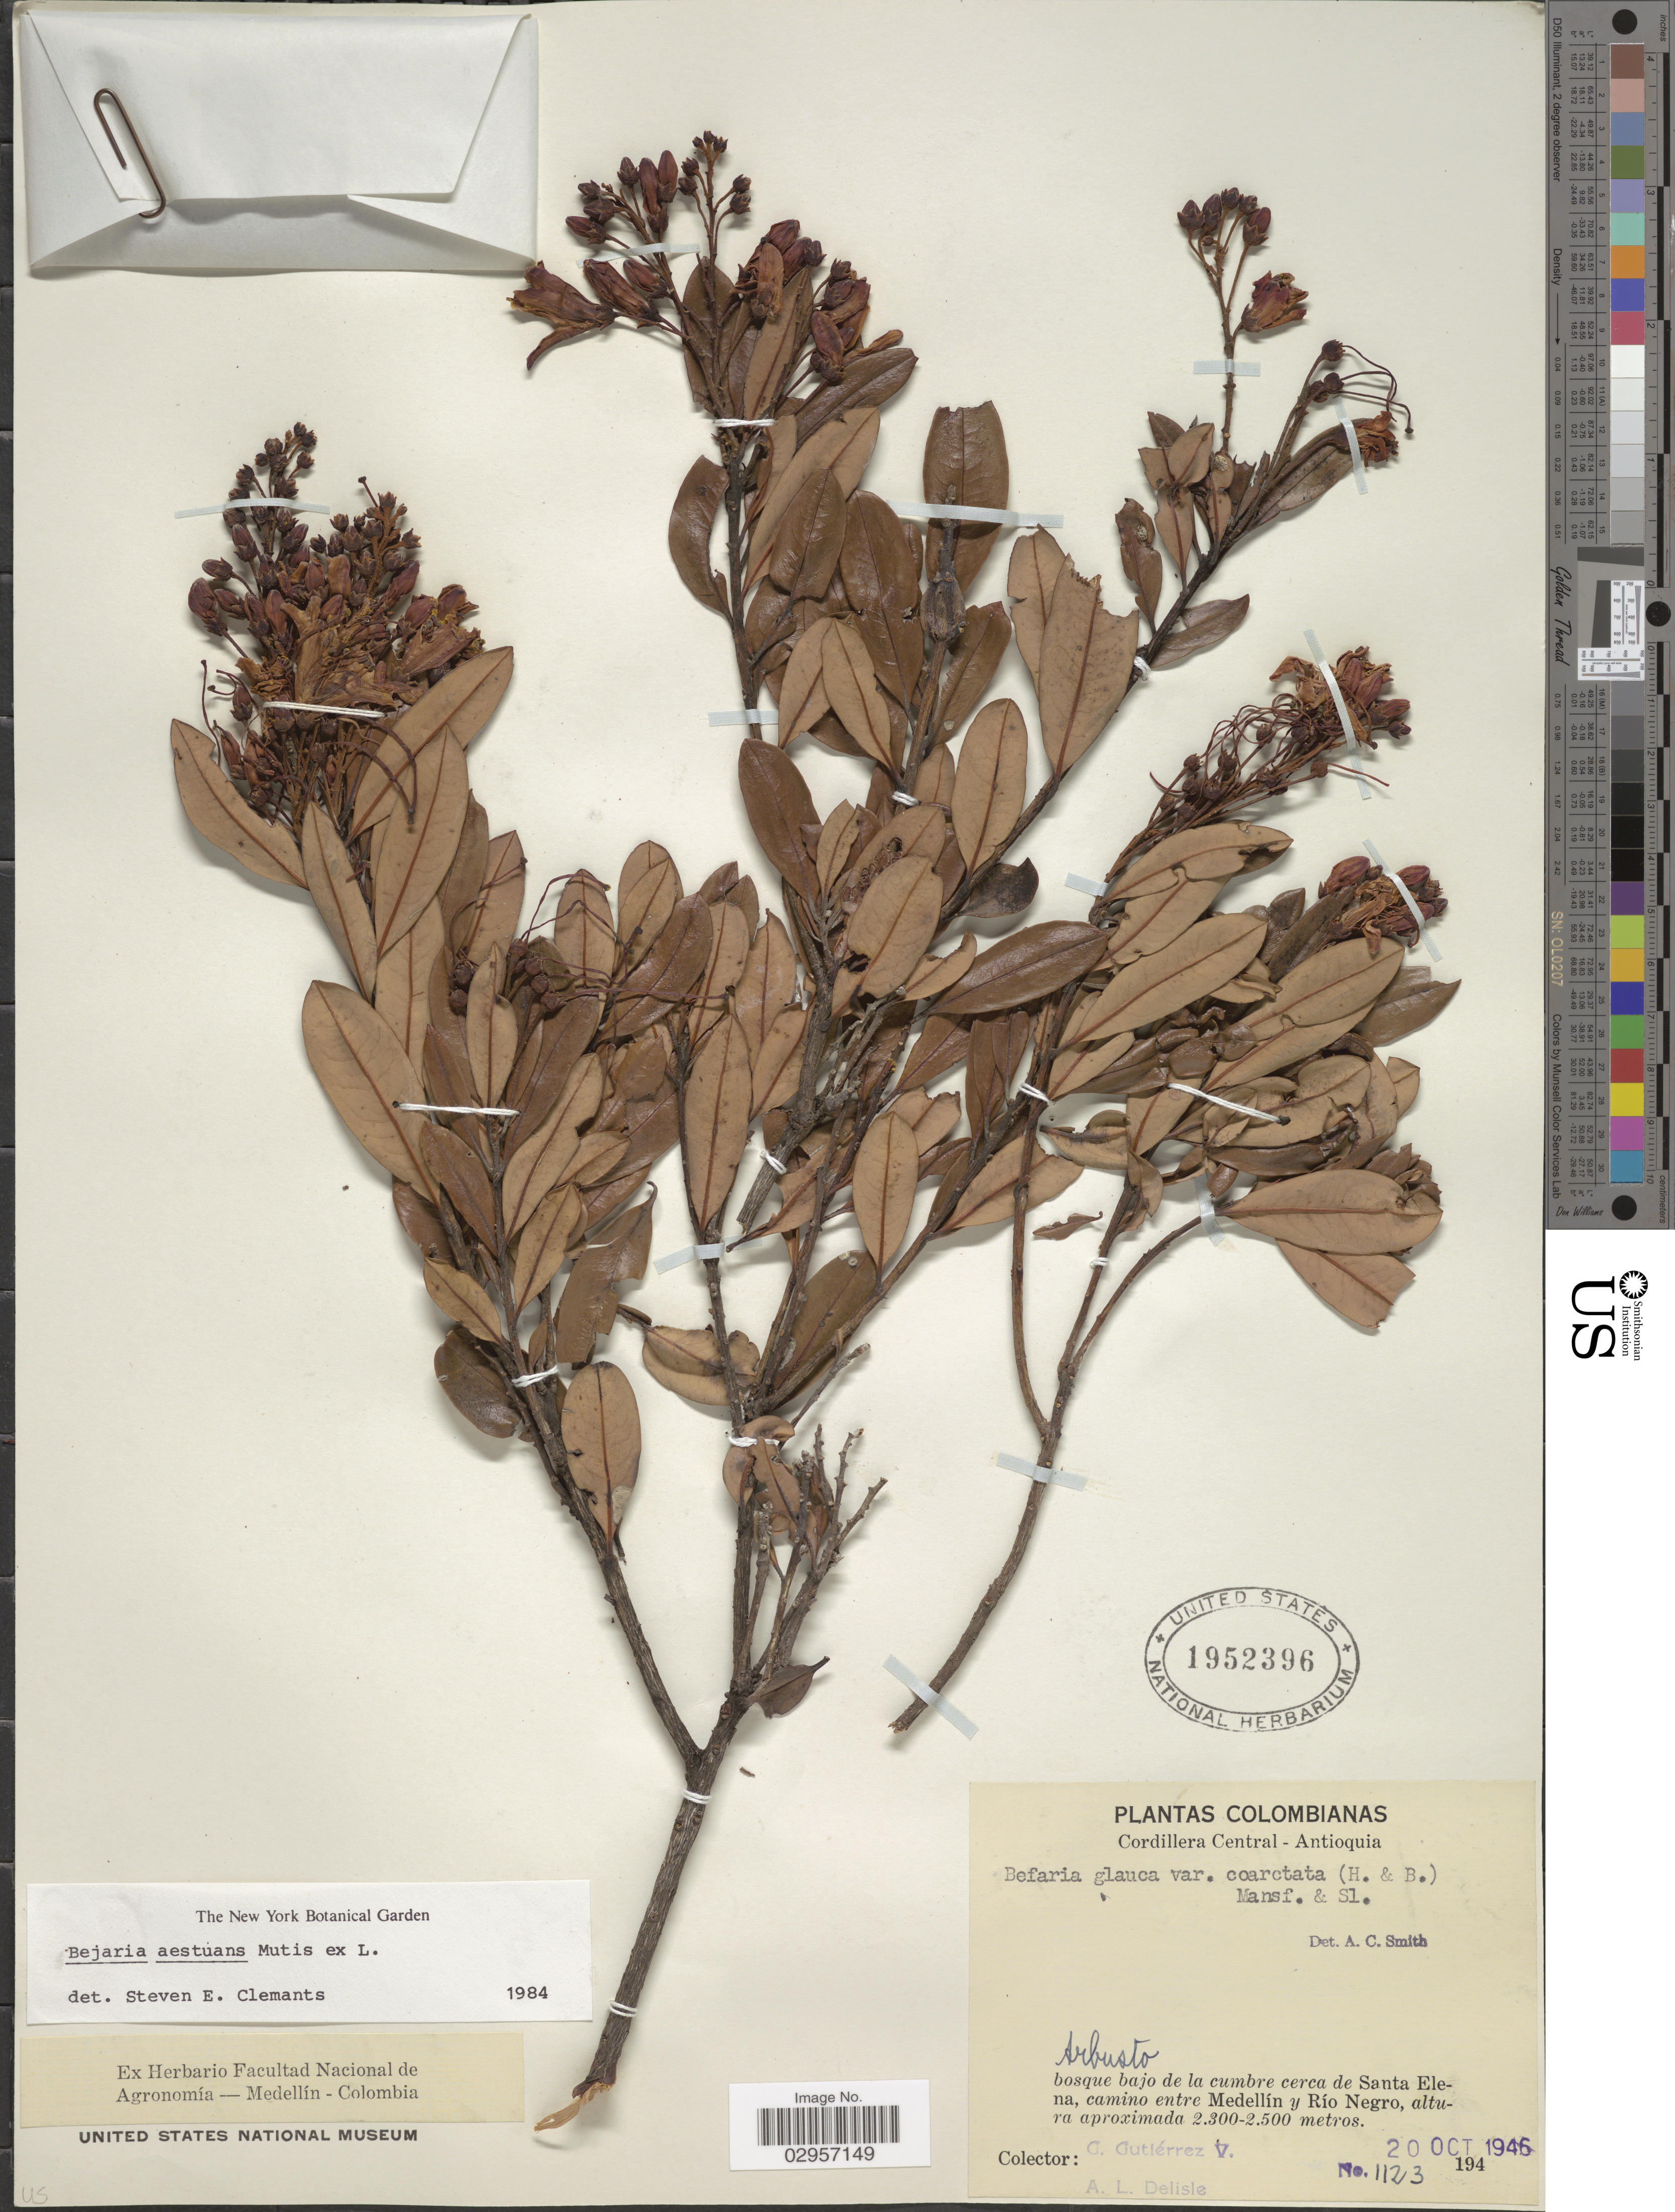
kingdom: Plantae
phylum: Tracheophyta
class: Magnoliopsida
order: Ericales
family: Ericaceae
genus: Befaria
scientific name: Befaria aestuans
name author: Mutis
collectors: G. Gutiérrez V. & A. Delisle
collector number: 1123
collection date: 1946-10-20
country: Colombia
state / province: Antioquia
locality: Cordillera Central - Antioquia. Bosque bajo de la cumbre cerca de Santa Elena, camino entre Medellín y Río Negro.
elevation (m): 2300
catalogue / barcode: US 1952396